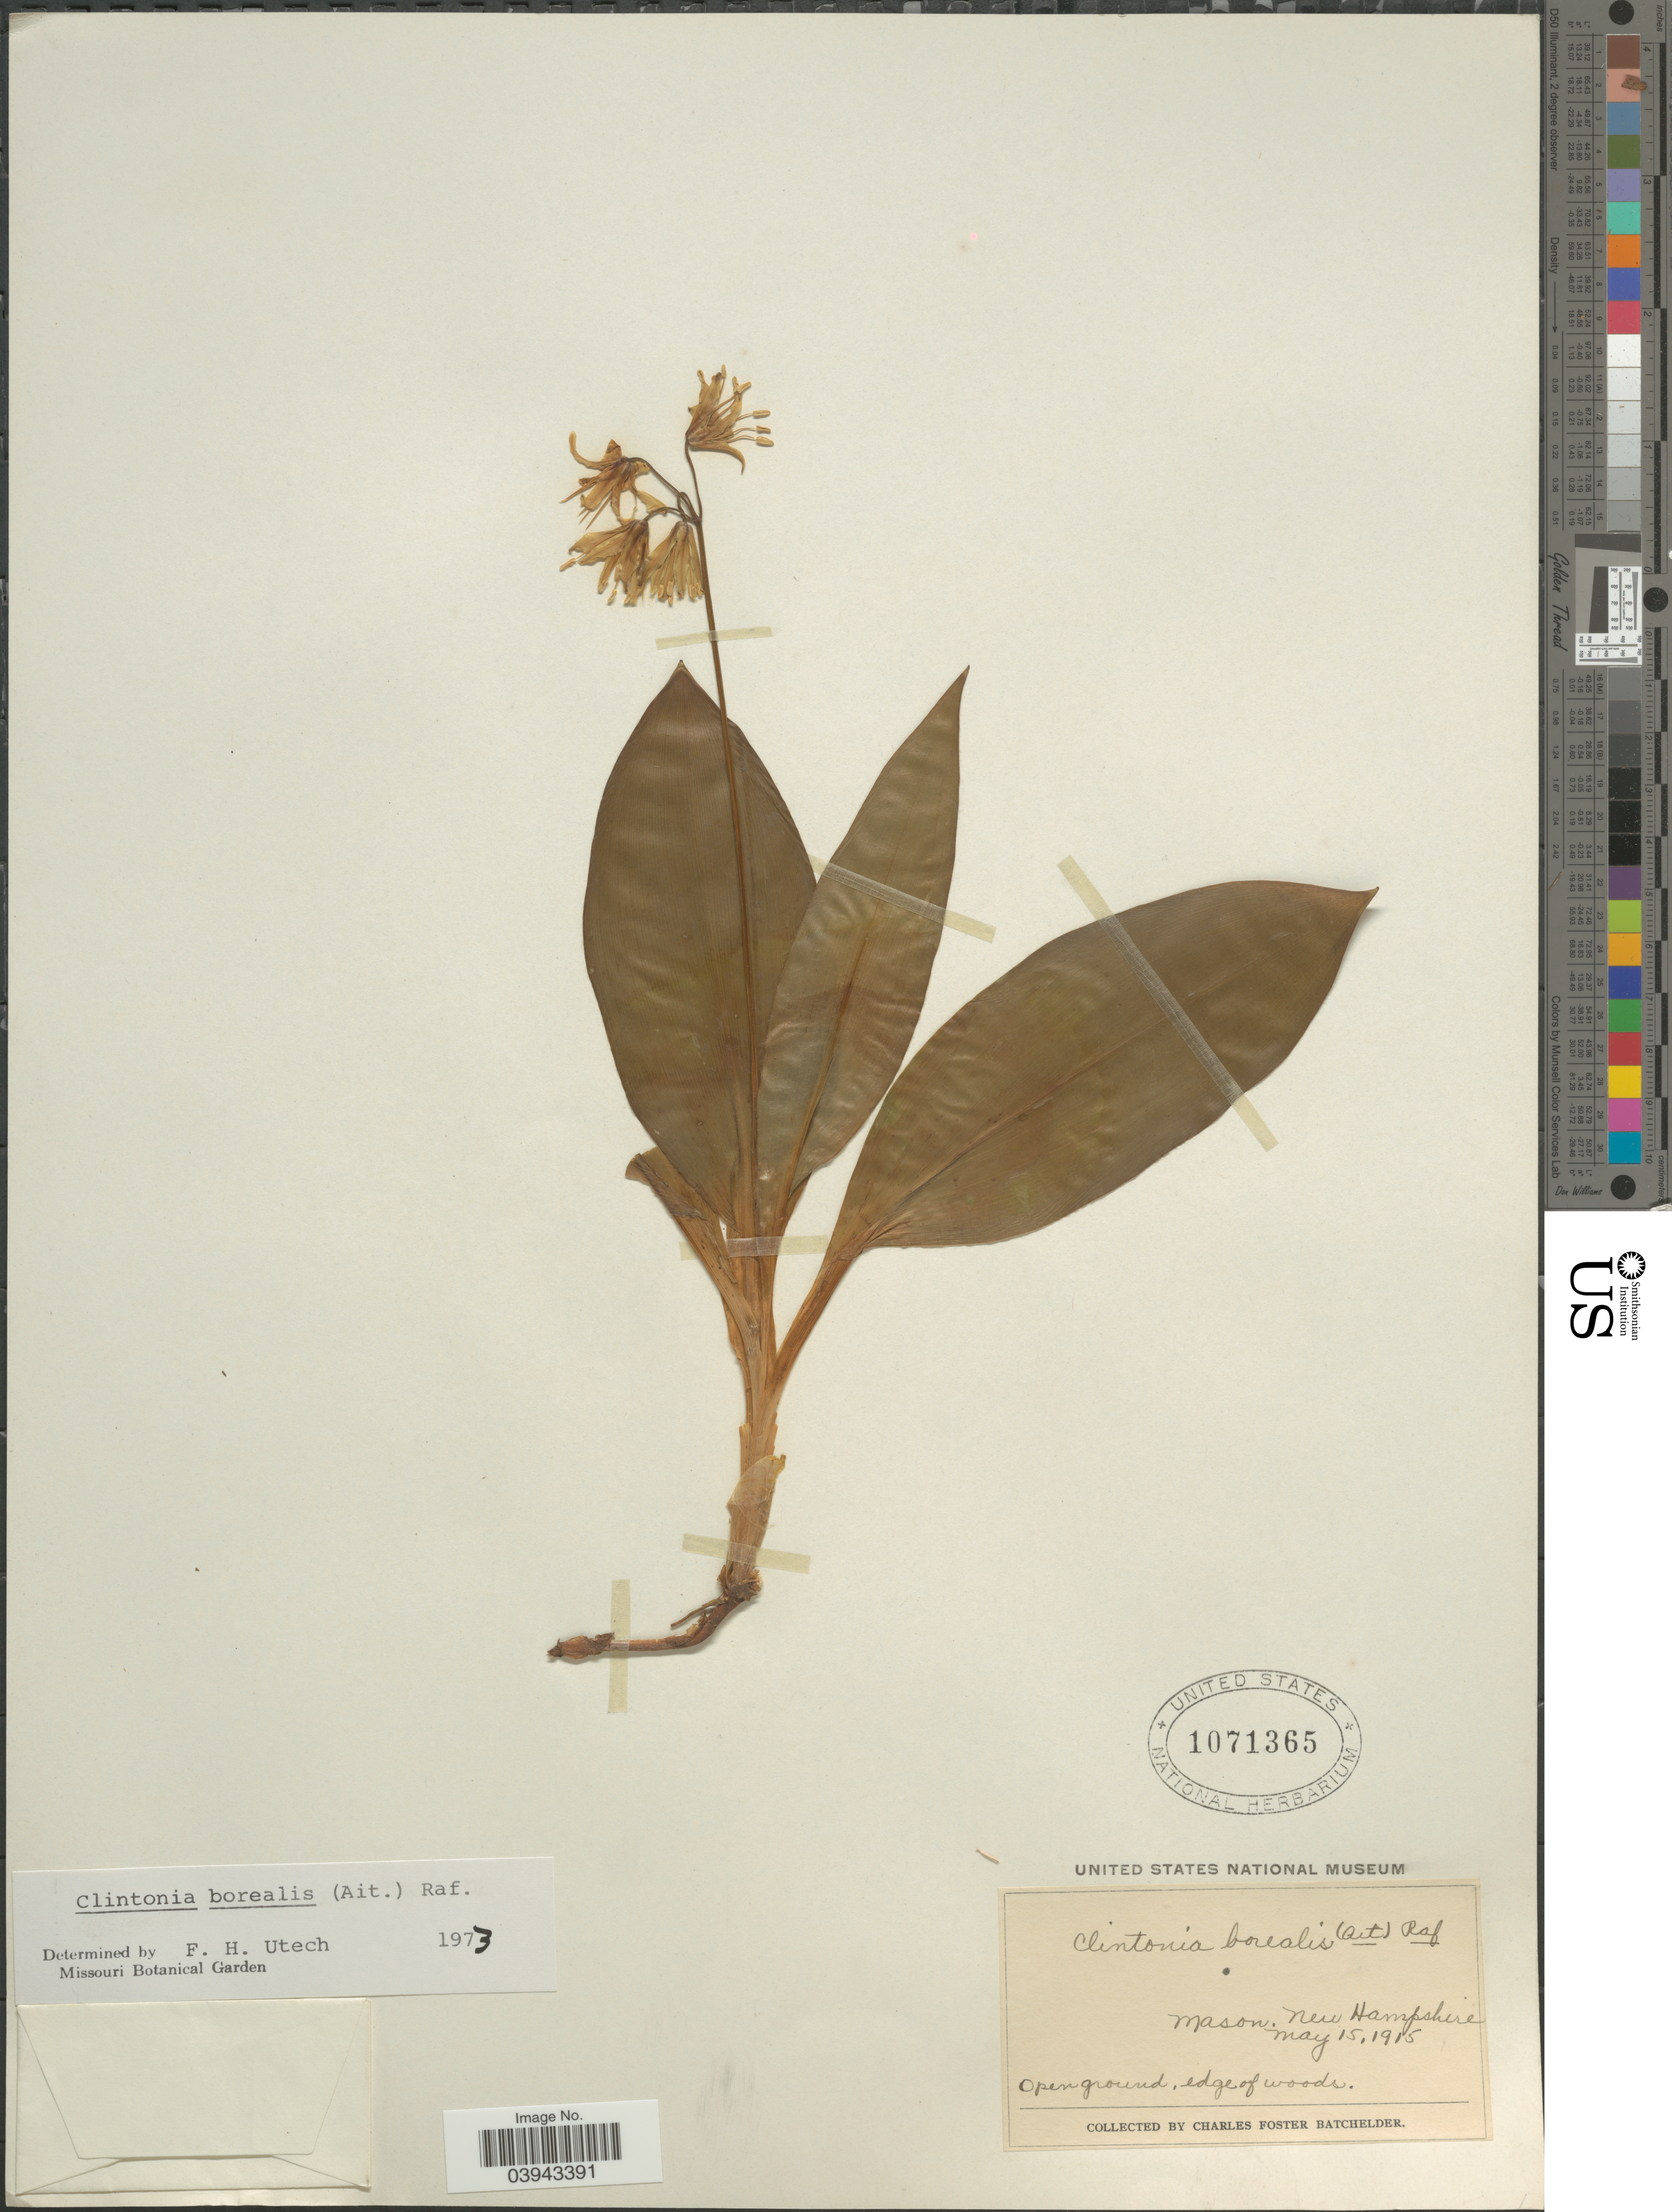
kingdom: Plantae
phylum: Tracheophyta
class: Liliopsida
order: Liliales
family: Liliaceae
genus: Clintonia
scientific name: Clintonia borealis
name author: (Aiton) Raf.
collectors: C. Batchelder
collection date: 1915-05-15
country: United States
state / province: New Hampshire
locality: Mason.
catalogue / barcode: US 1071365